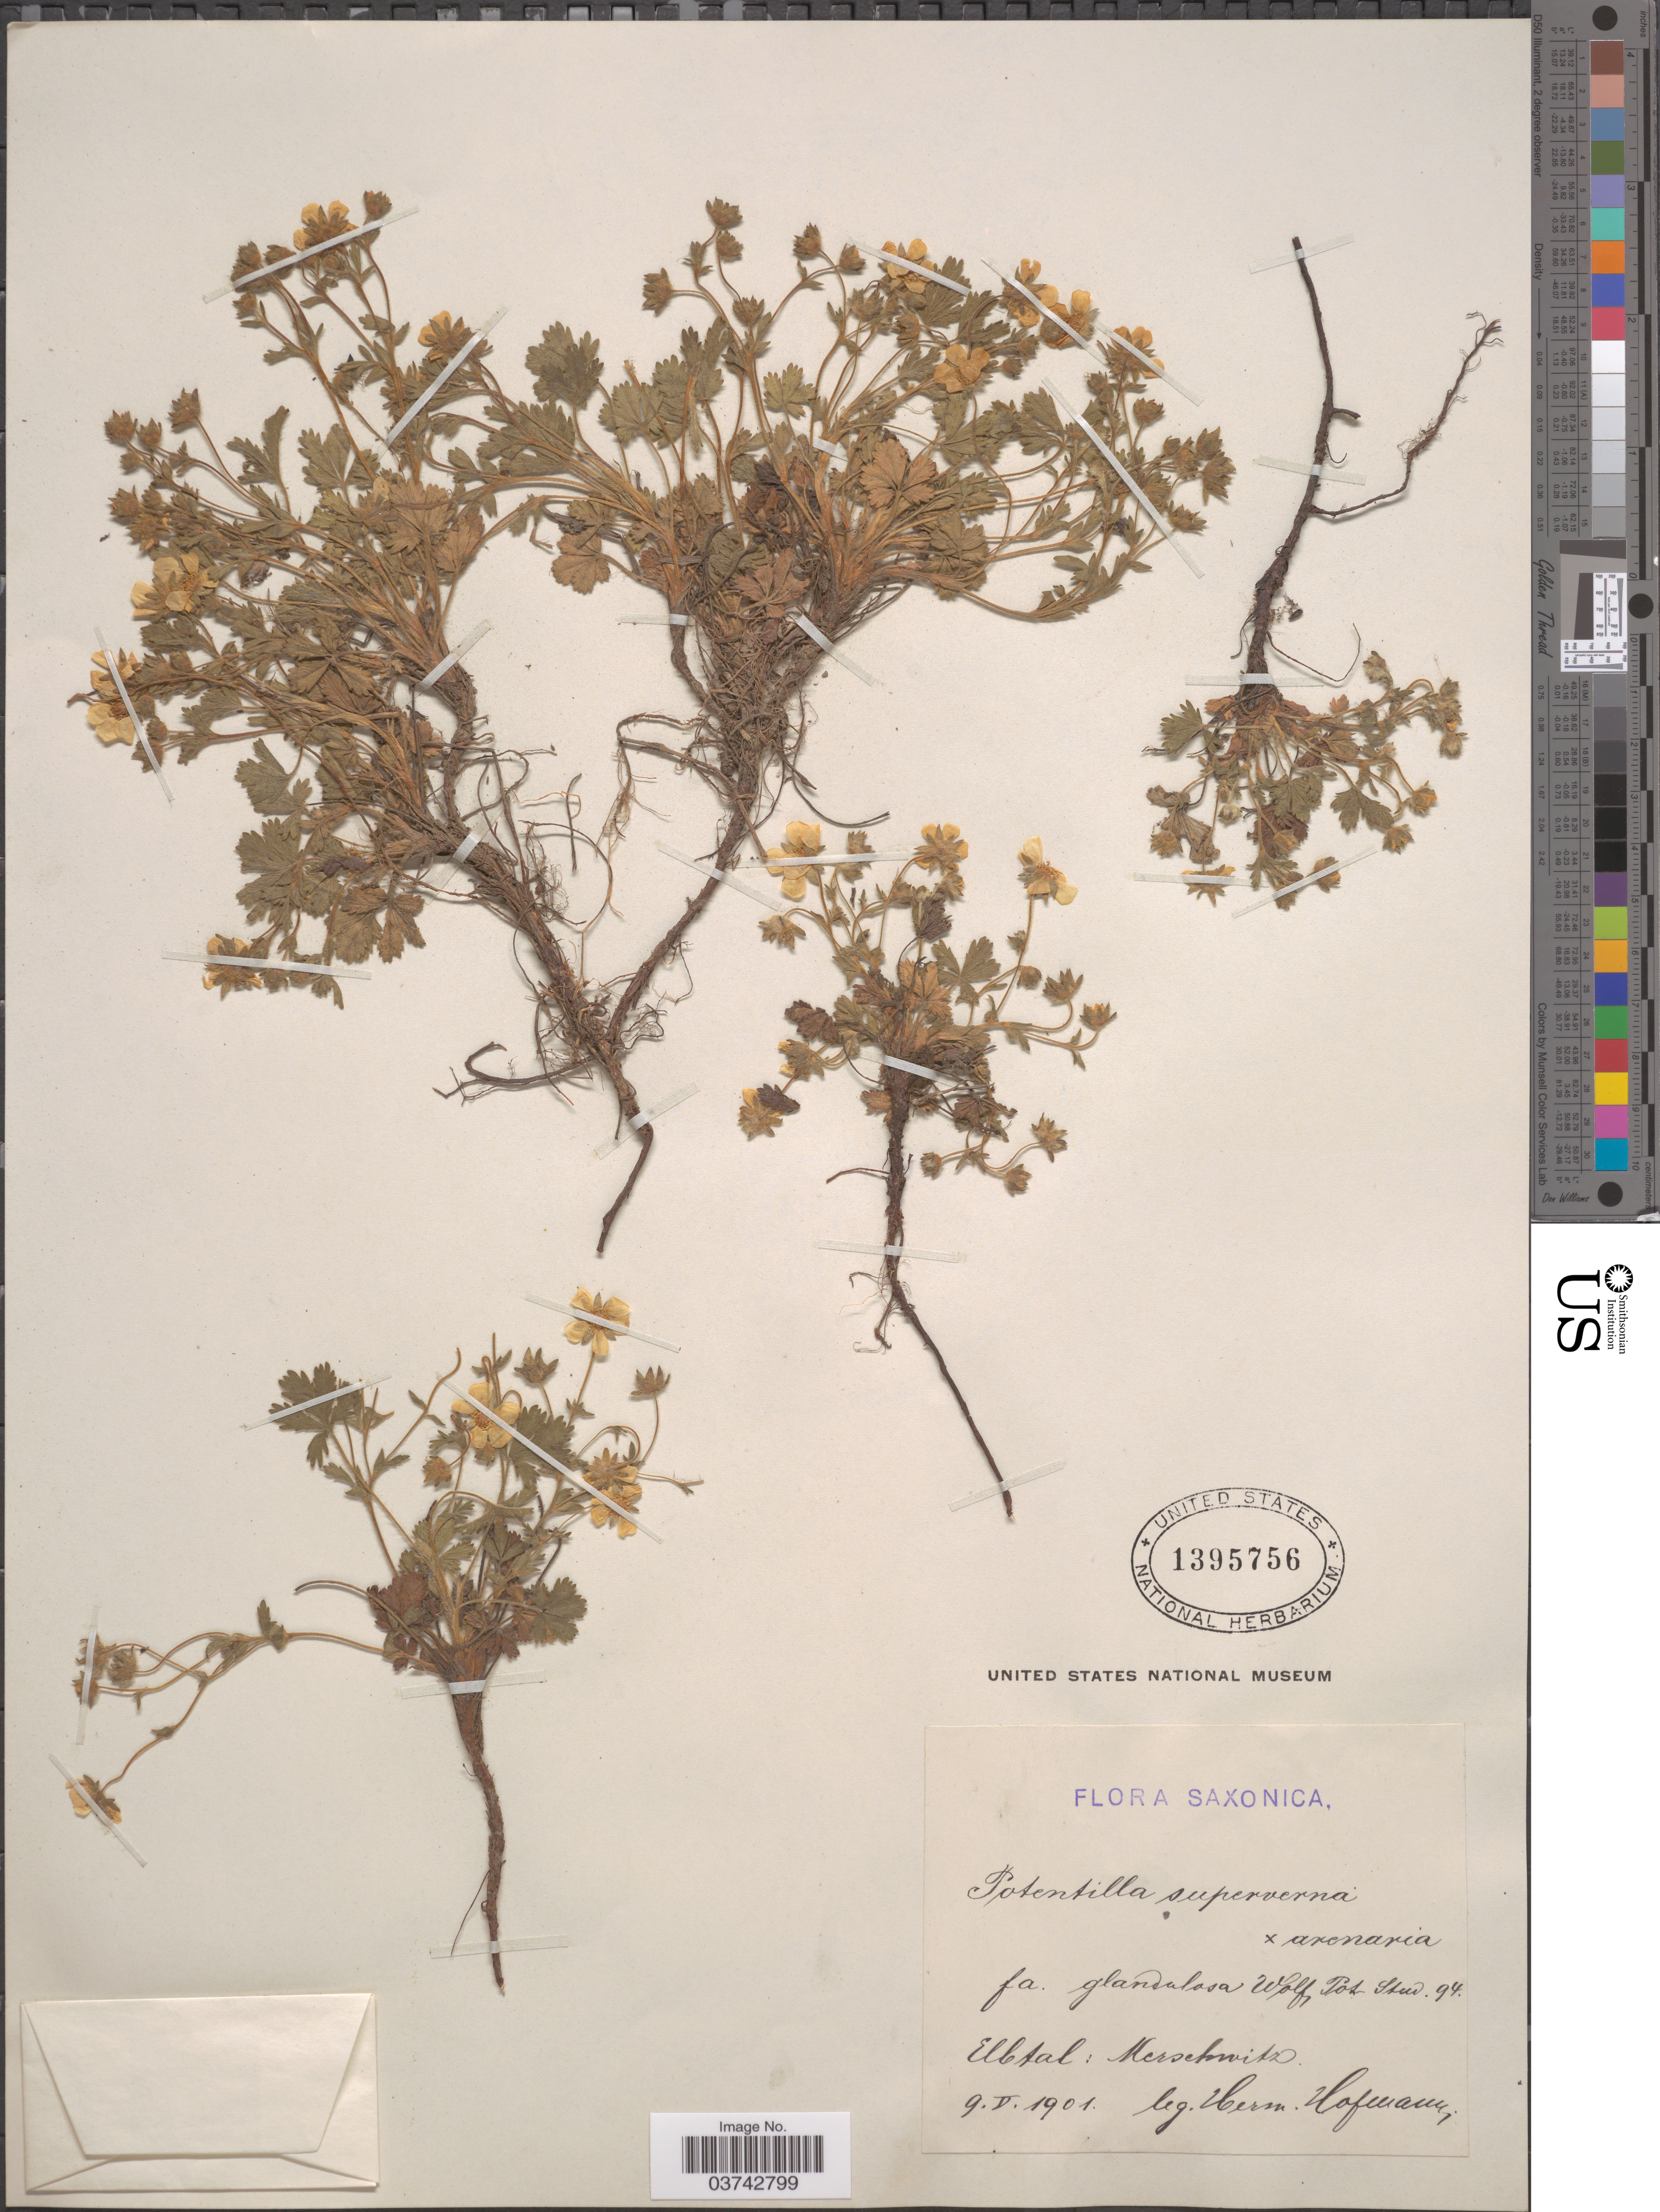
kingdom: Plantae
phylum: Tracheophyta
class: Magnoliopsida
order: Rosales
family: Rosaceae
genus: Potentilla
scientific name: Potentilla superverna x arenaria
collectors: H. Hofmann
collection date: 1901-05-09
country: Germany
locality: Saxonica. Elbtal: Mersekwitz [interpreted].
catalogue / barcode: US 1395756